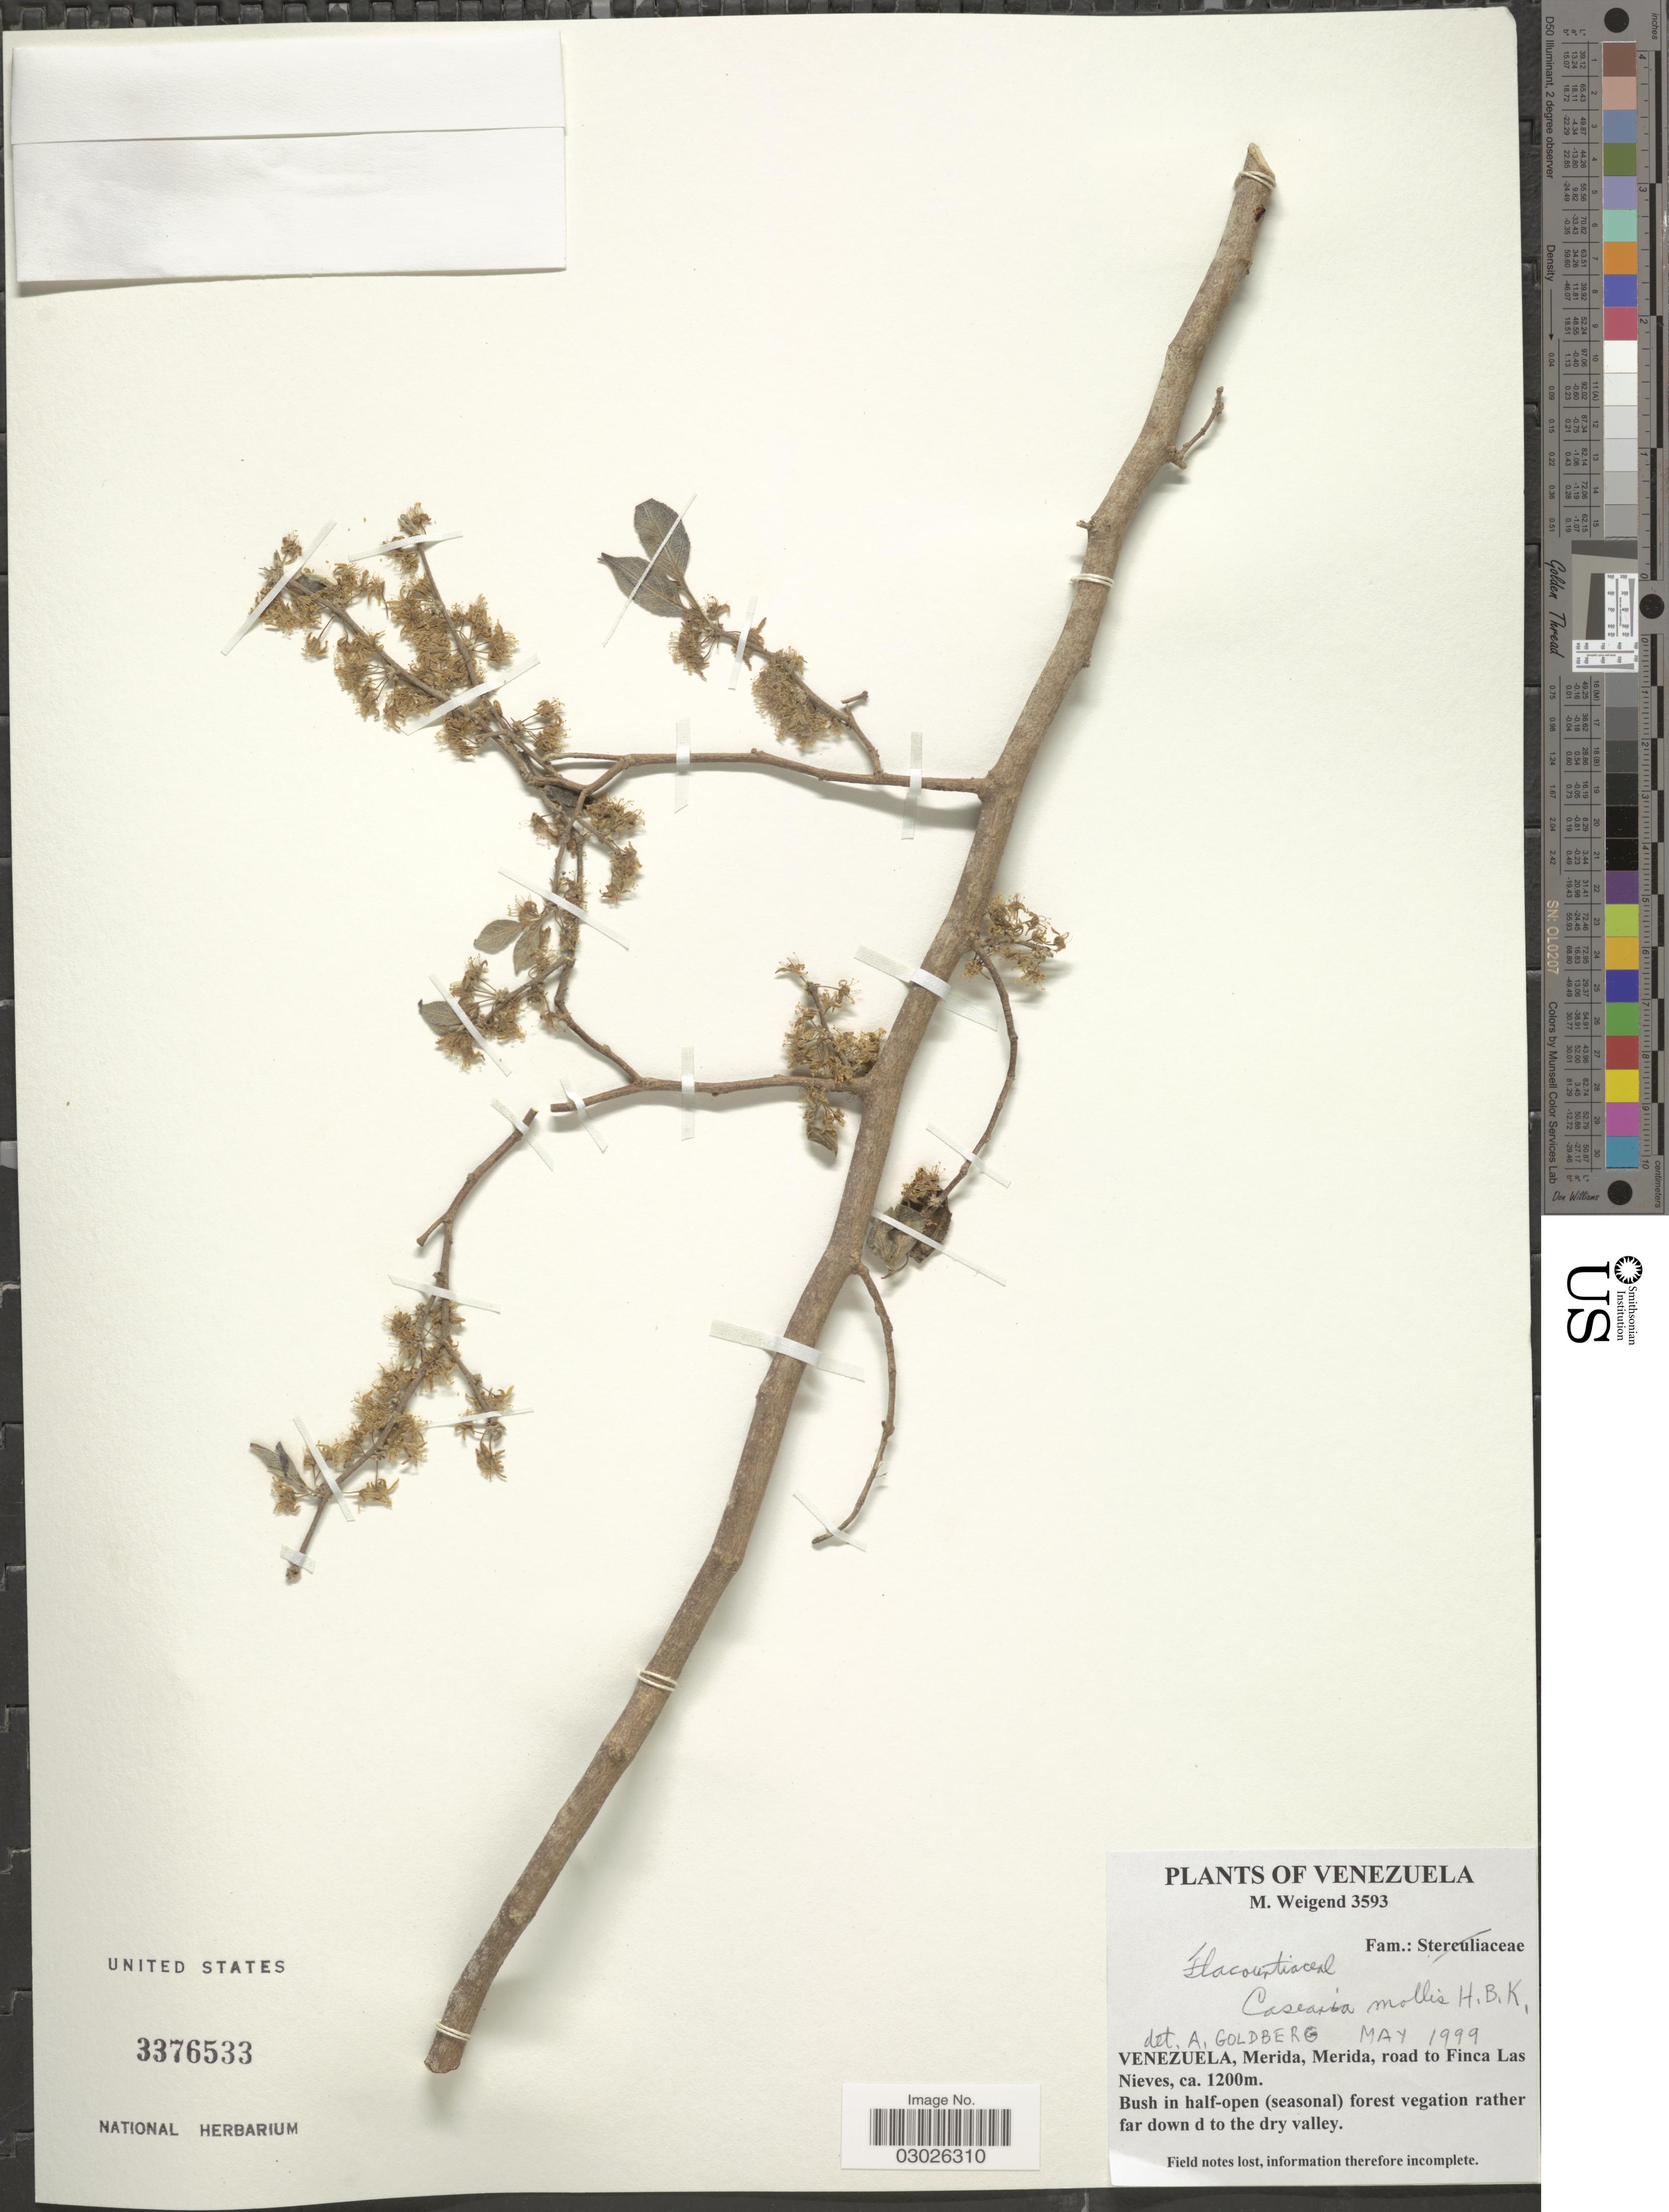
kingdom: Plantae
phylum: Tracheophyta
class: Magnoliopsida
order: Malpighiales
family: Salicaceae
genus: Casearia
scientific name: Casearia mollis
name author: Kunth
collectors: M. Weigend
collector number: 3593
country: Venezuela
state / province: Mérida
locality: Merida, Merida, road to Finca Las Nieves.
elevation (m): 1200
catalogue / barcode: US 3376533